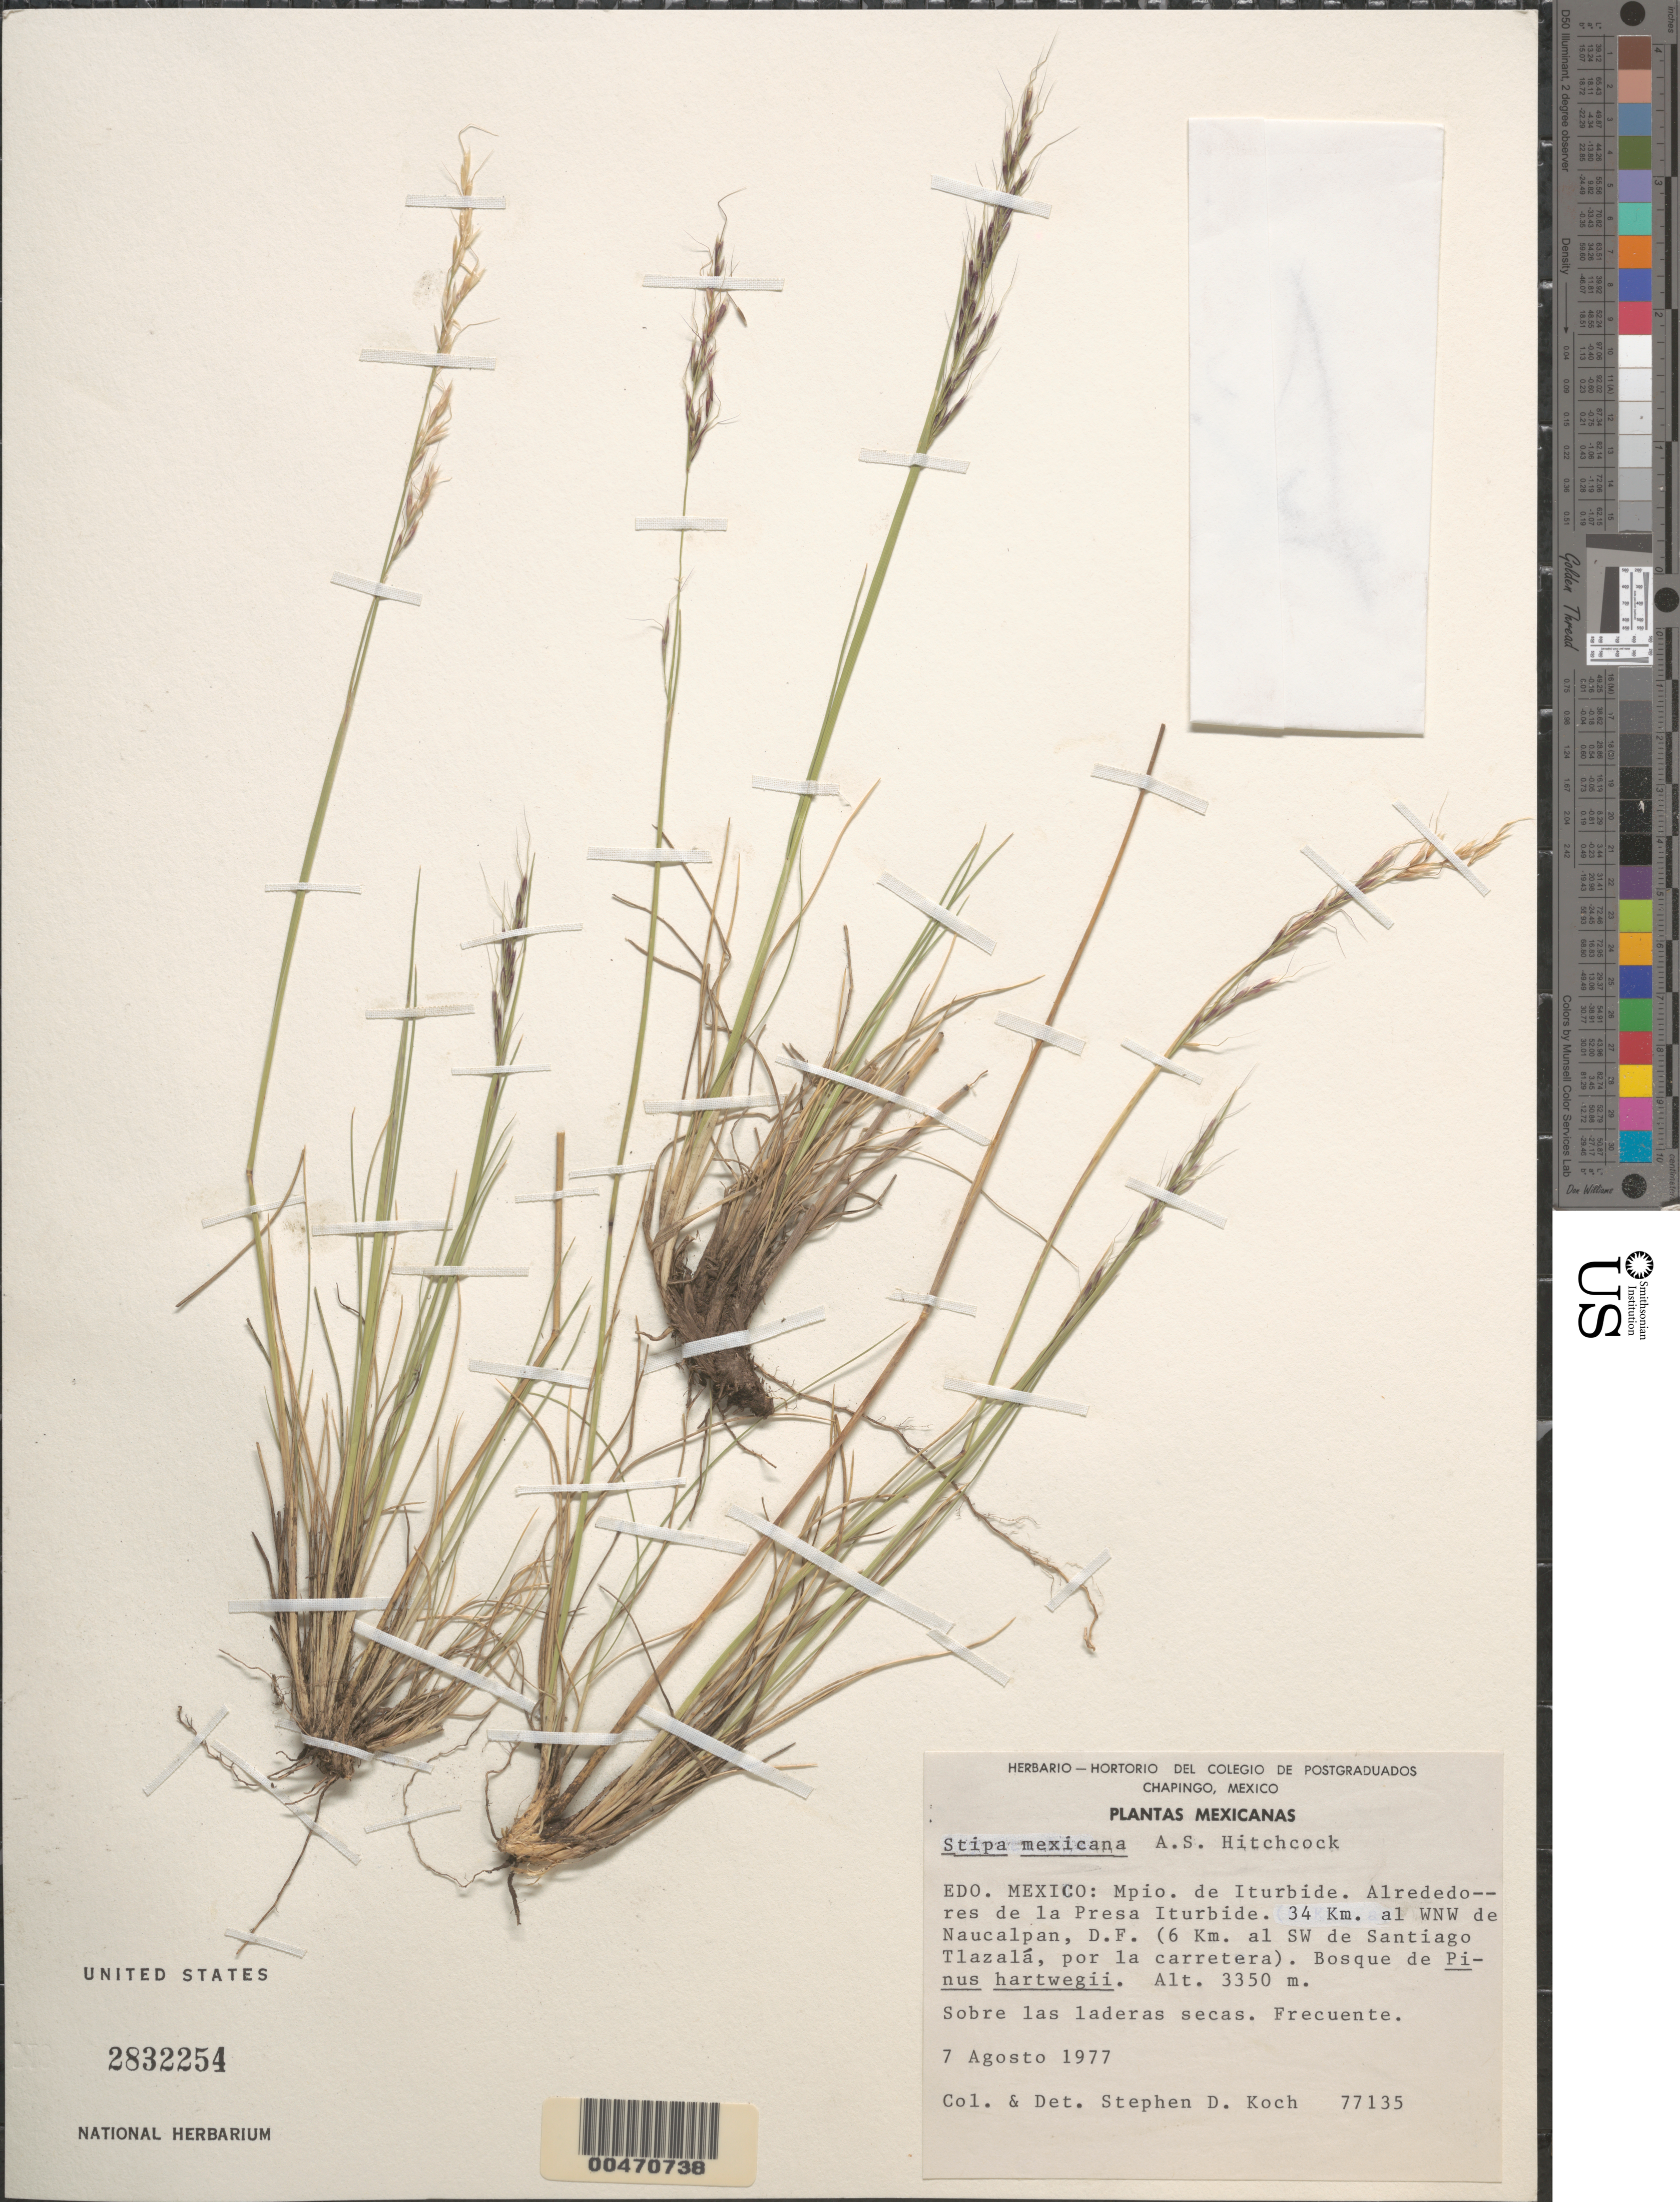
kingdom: Plantae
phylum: Tracheophyta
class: Liliopsida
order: Poales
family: Poaceae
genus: Stipa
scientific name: Stipa mexicana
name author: Hitchc.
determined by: Koch, S. D.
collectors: S. D. Koch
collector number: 77135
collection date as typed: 7 Aug 1977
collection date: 1977-08-07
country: Mexico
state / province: México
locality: Mun of Iturbide [?], around the Presa Iturbide, 34 km WNW of Naucalpan, FE (6 km SW of Santiago Tlazalá, by the hwy)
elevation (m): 3350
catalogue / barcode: US 2832254